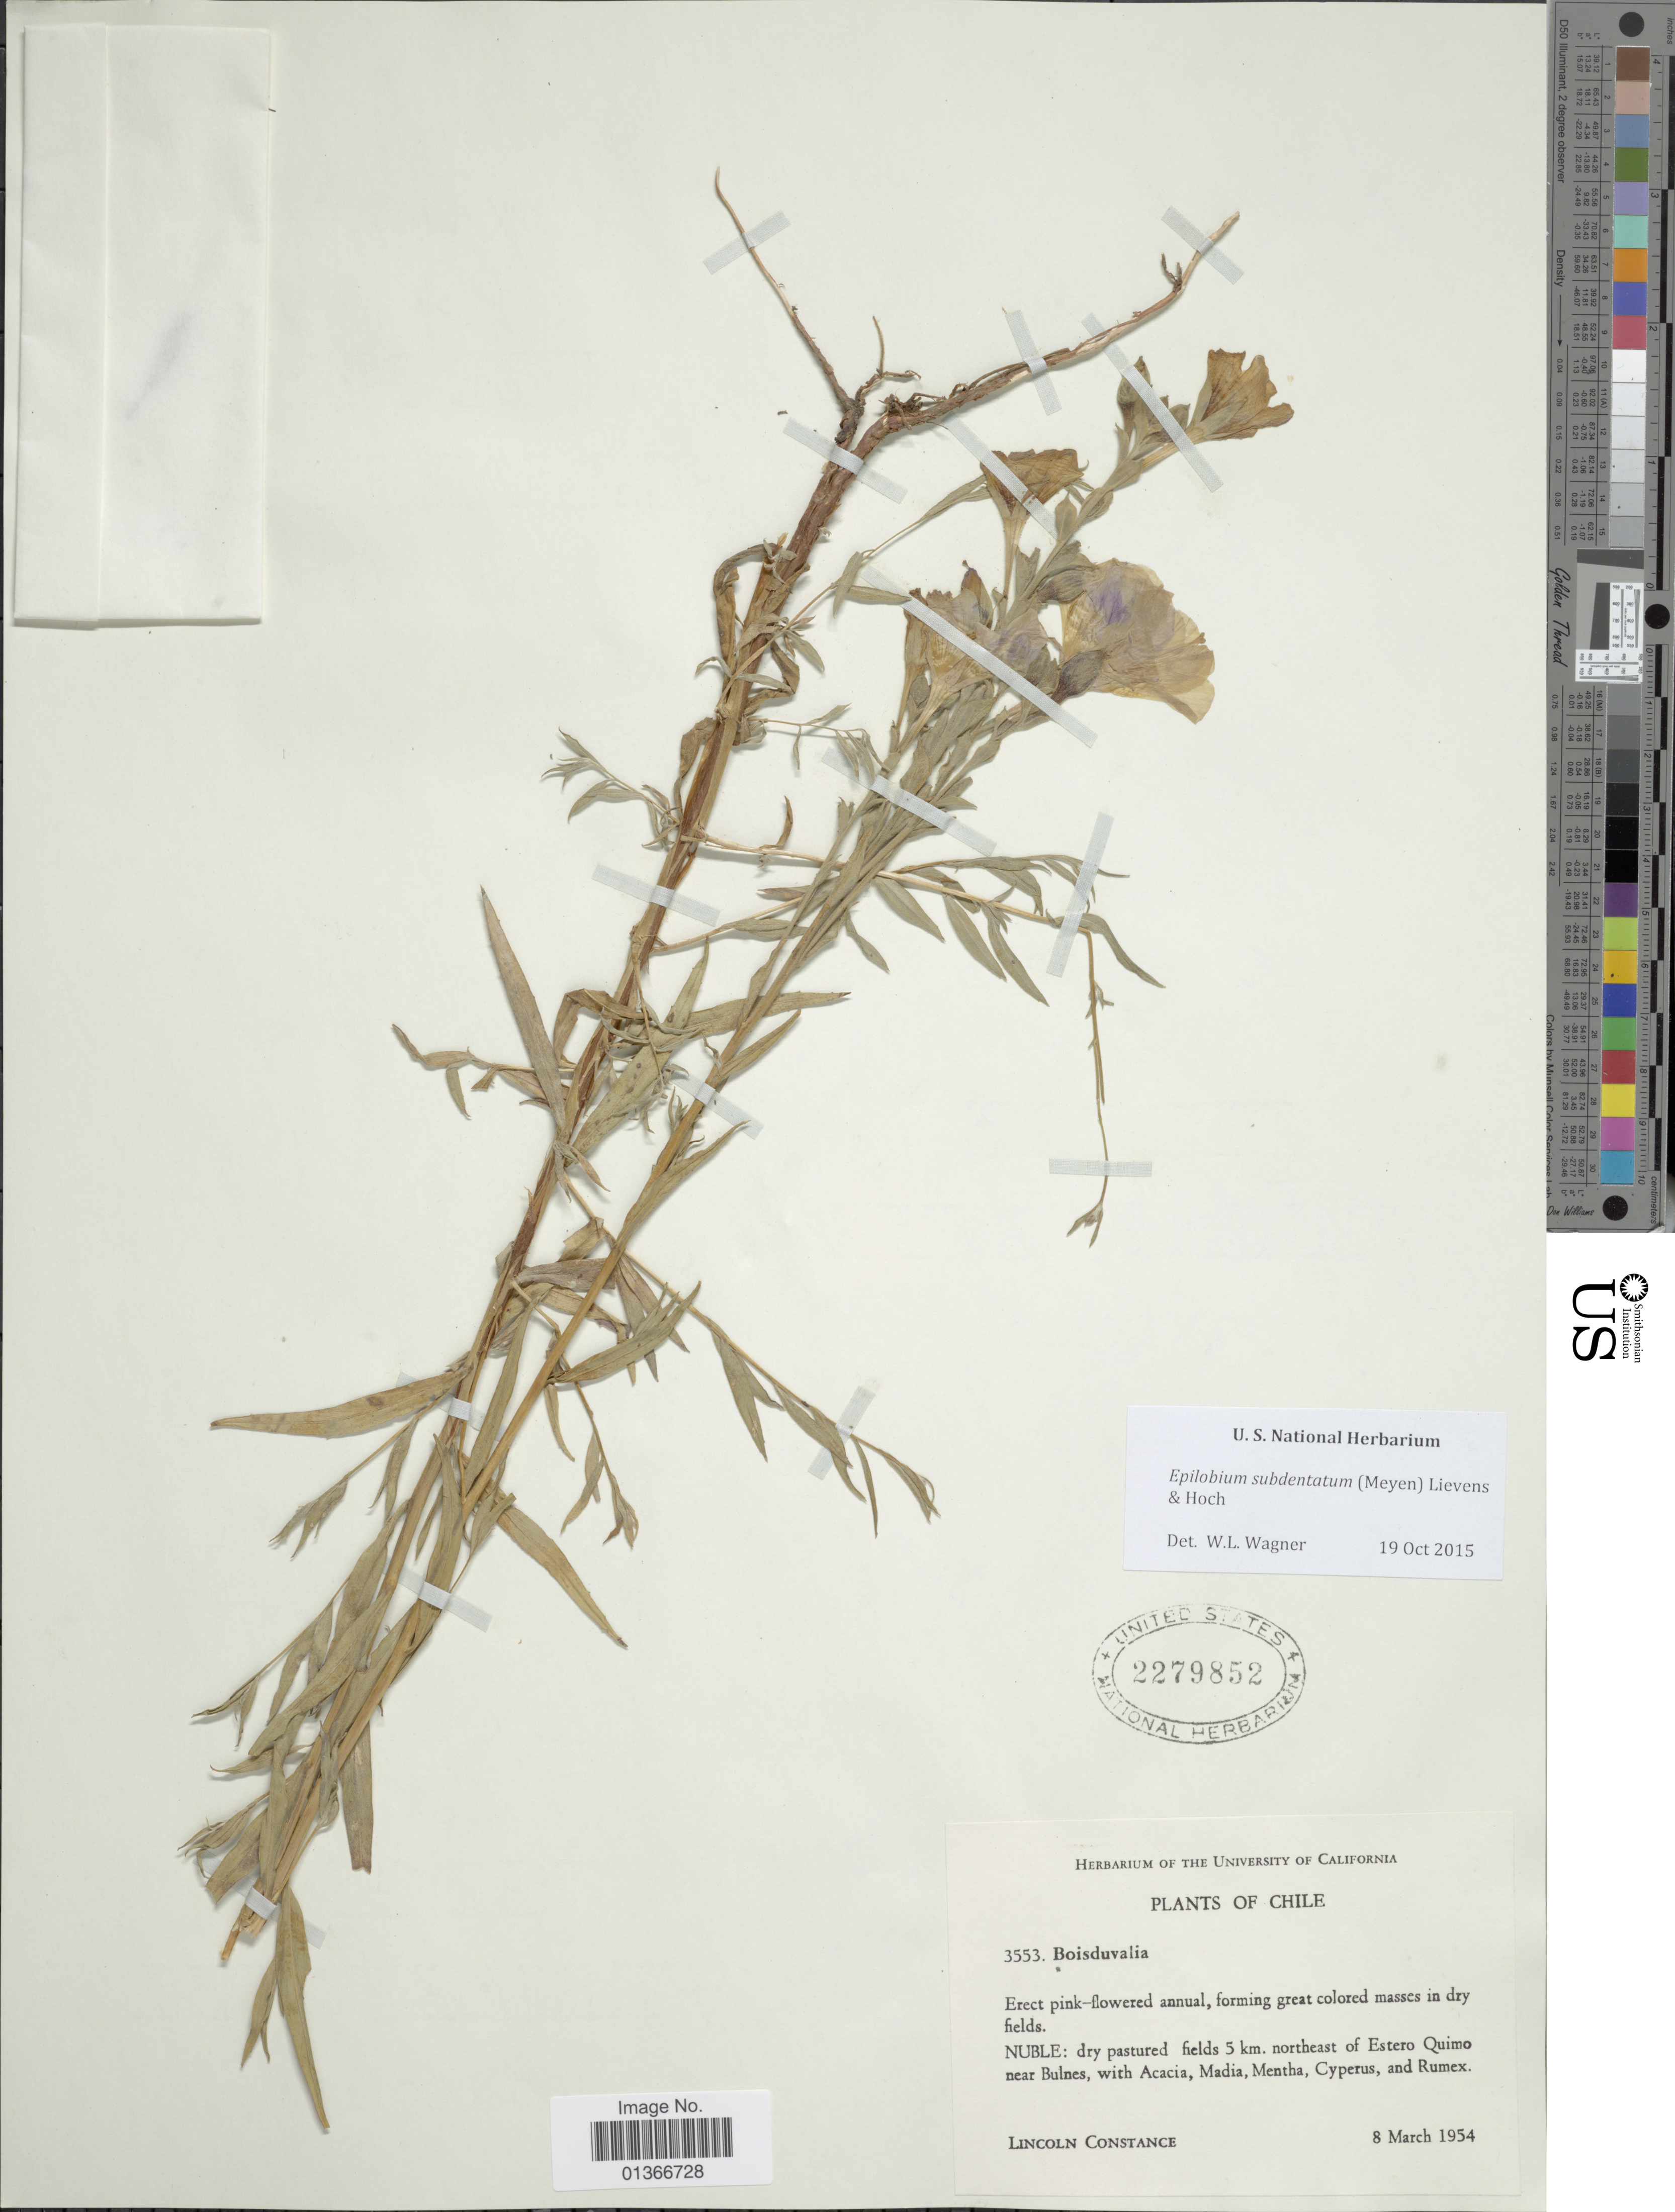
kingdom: Plantae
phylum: Tracheophyta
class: Magnoliopsida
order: Myrtales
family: Onagraceae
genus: Epilobium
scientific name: Epilobium subdentatum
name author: (Meyen) Lievens & Hoch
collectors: L. Constance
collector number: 3553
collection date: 1954-03-08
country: Chile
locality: Nuble: dry pastured fields 5 km. northeast of Estero Quimo near Bulnes.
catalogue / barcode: US 2279852